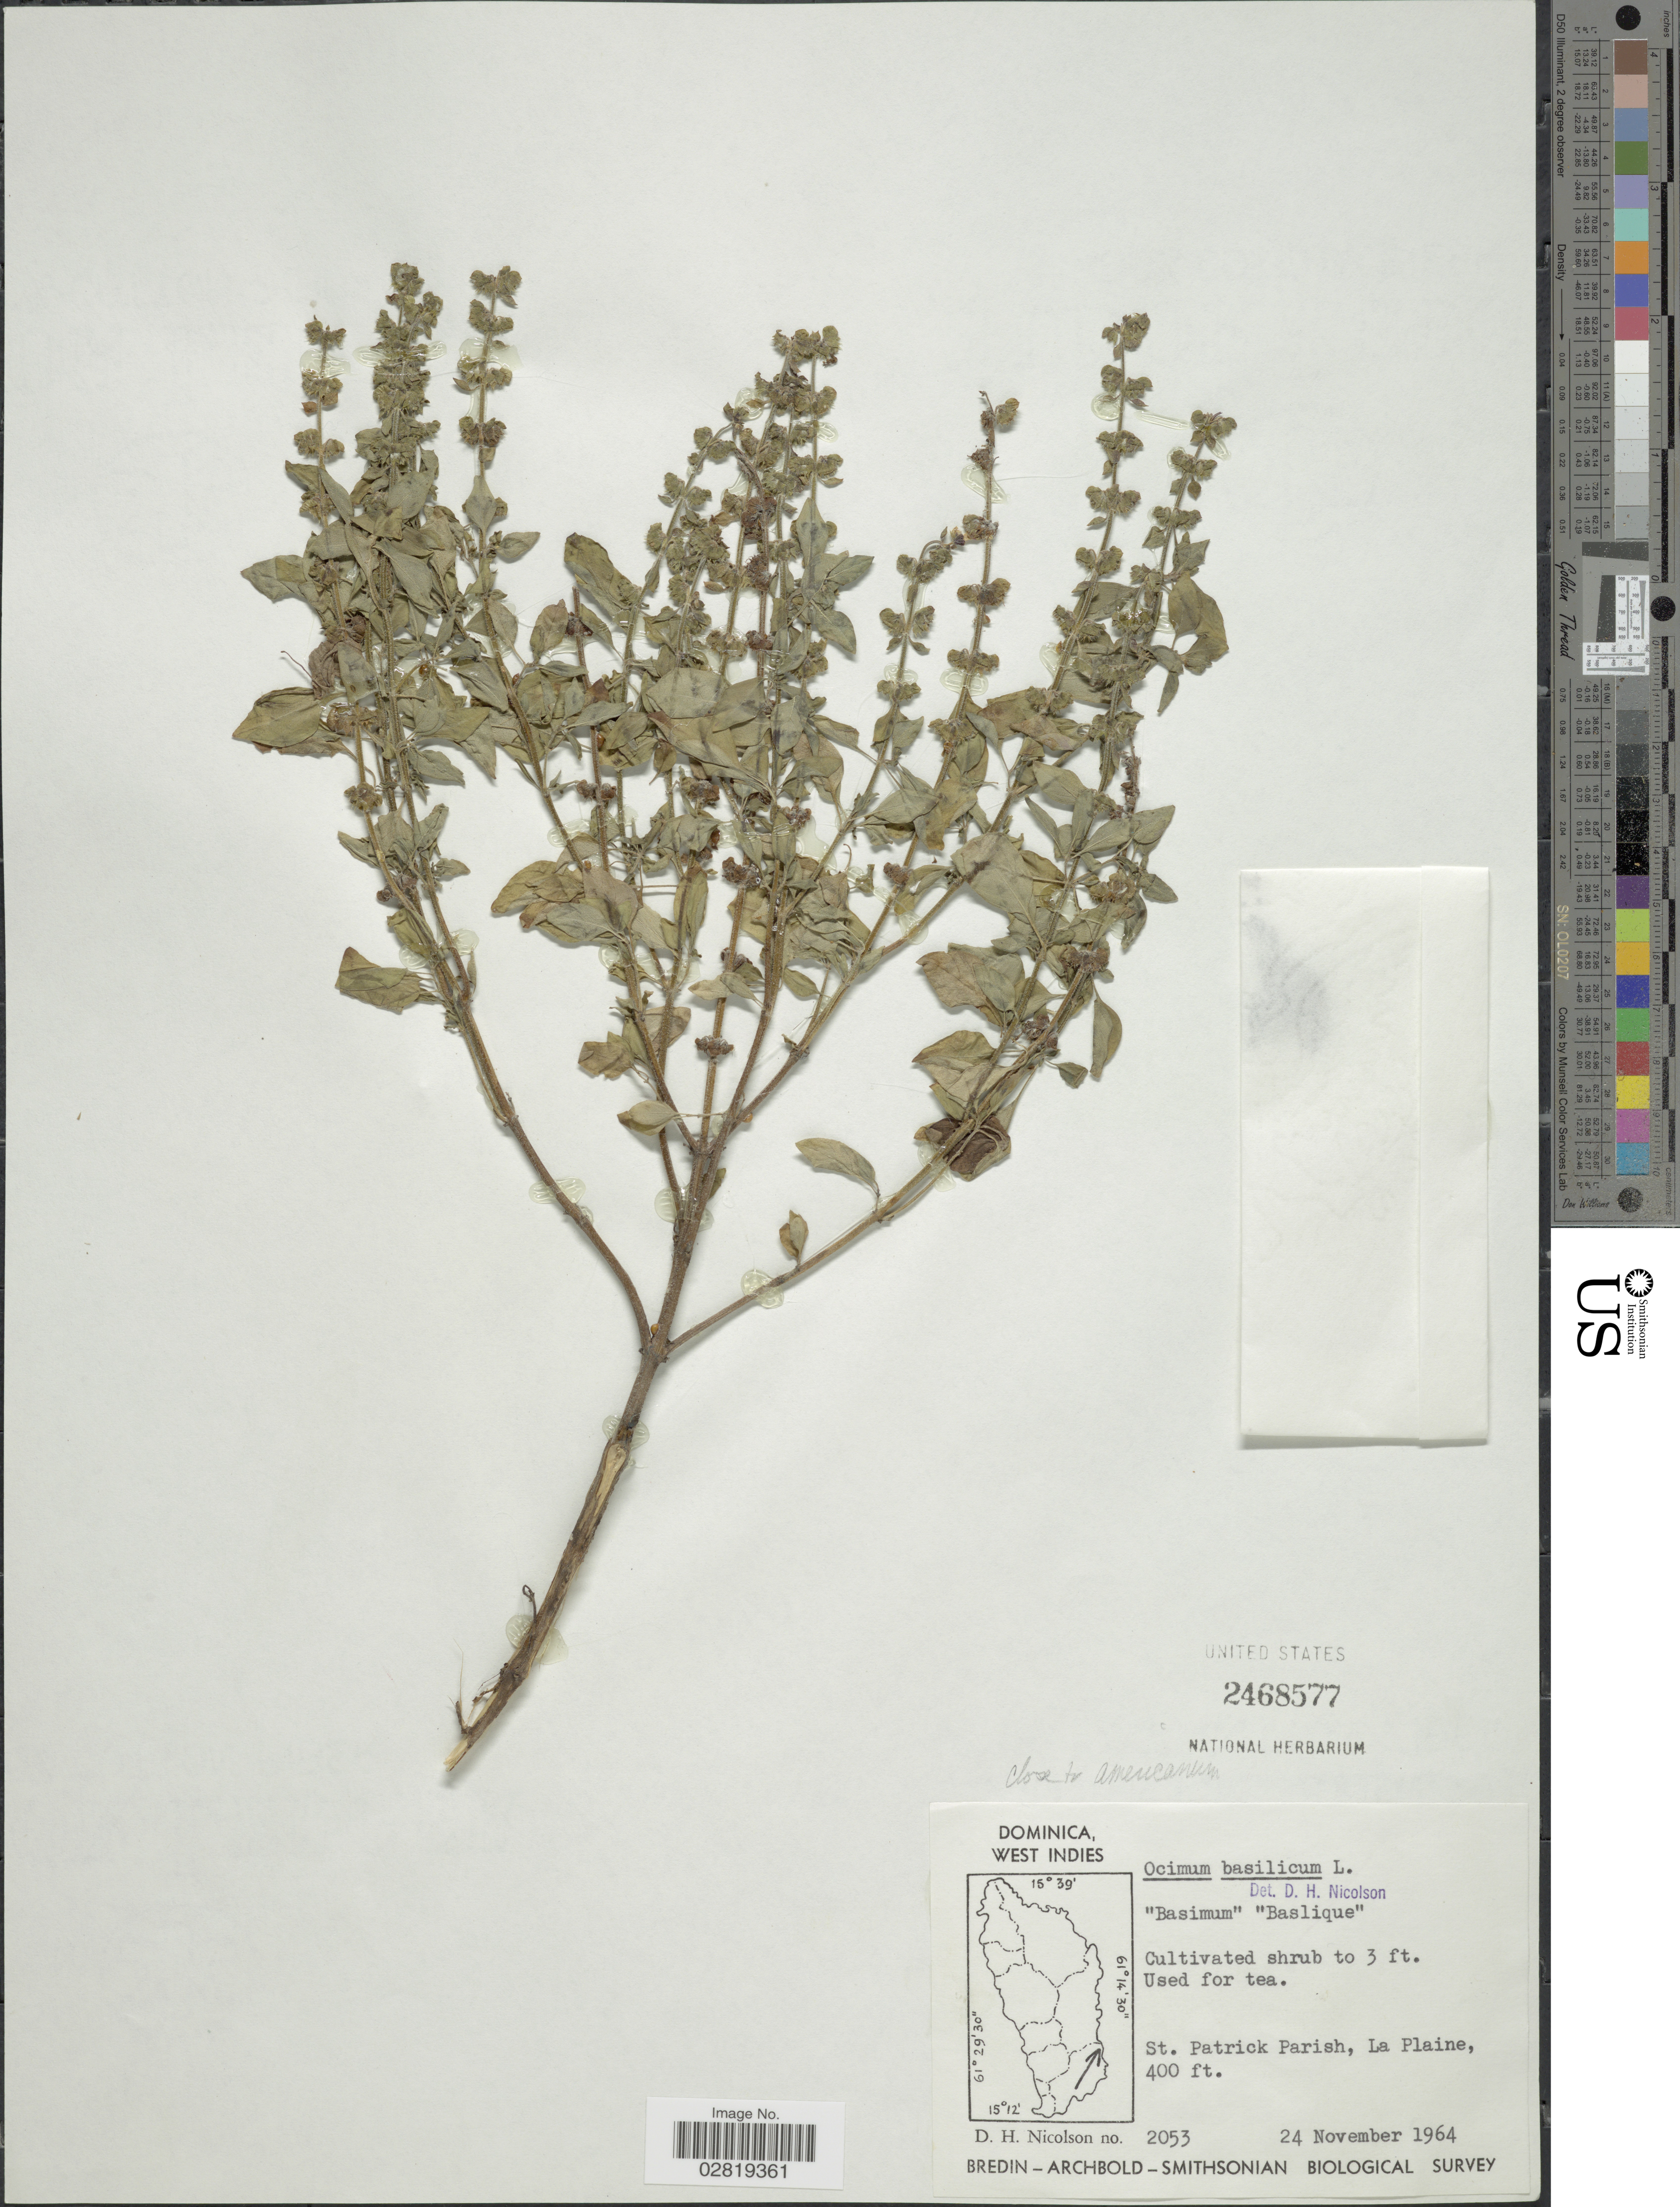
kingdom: Plantae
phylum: Tracheophyta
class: Magnoliopsida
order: Lamiales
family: Lamiaceae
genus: Ocimum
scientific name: Ocimum basilicum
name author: L.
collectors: D. H. Nicolson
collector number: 2053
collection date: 1964-11-24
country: Dominica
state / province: St. Patrick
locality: St. Patrick Parish, La Plaine.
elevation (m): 122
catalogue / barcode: US 2468577